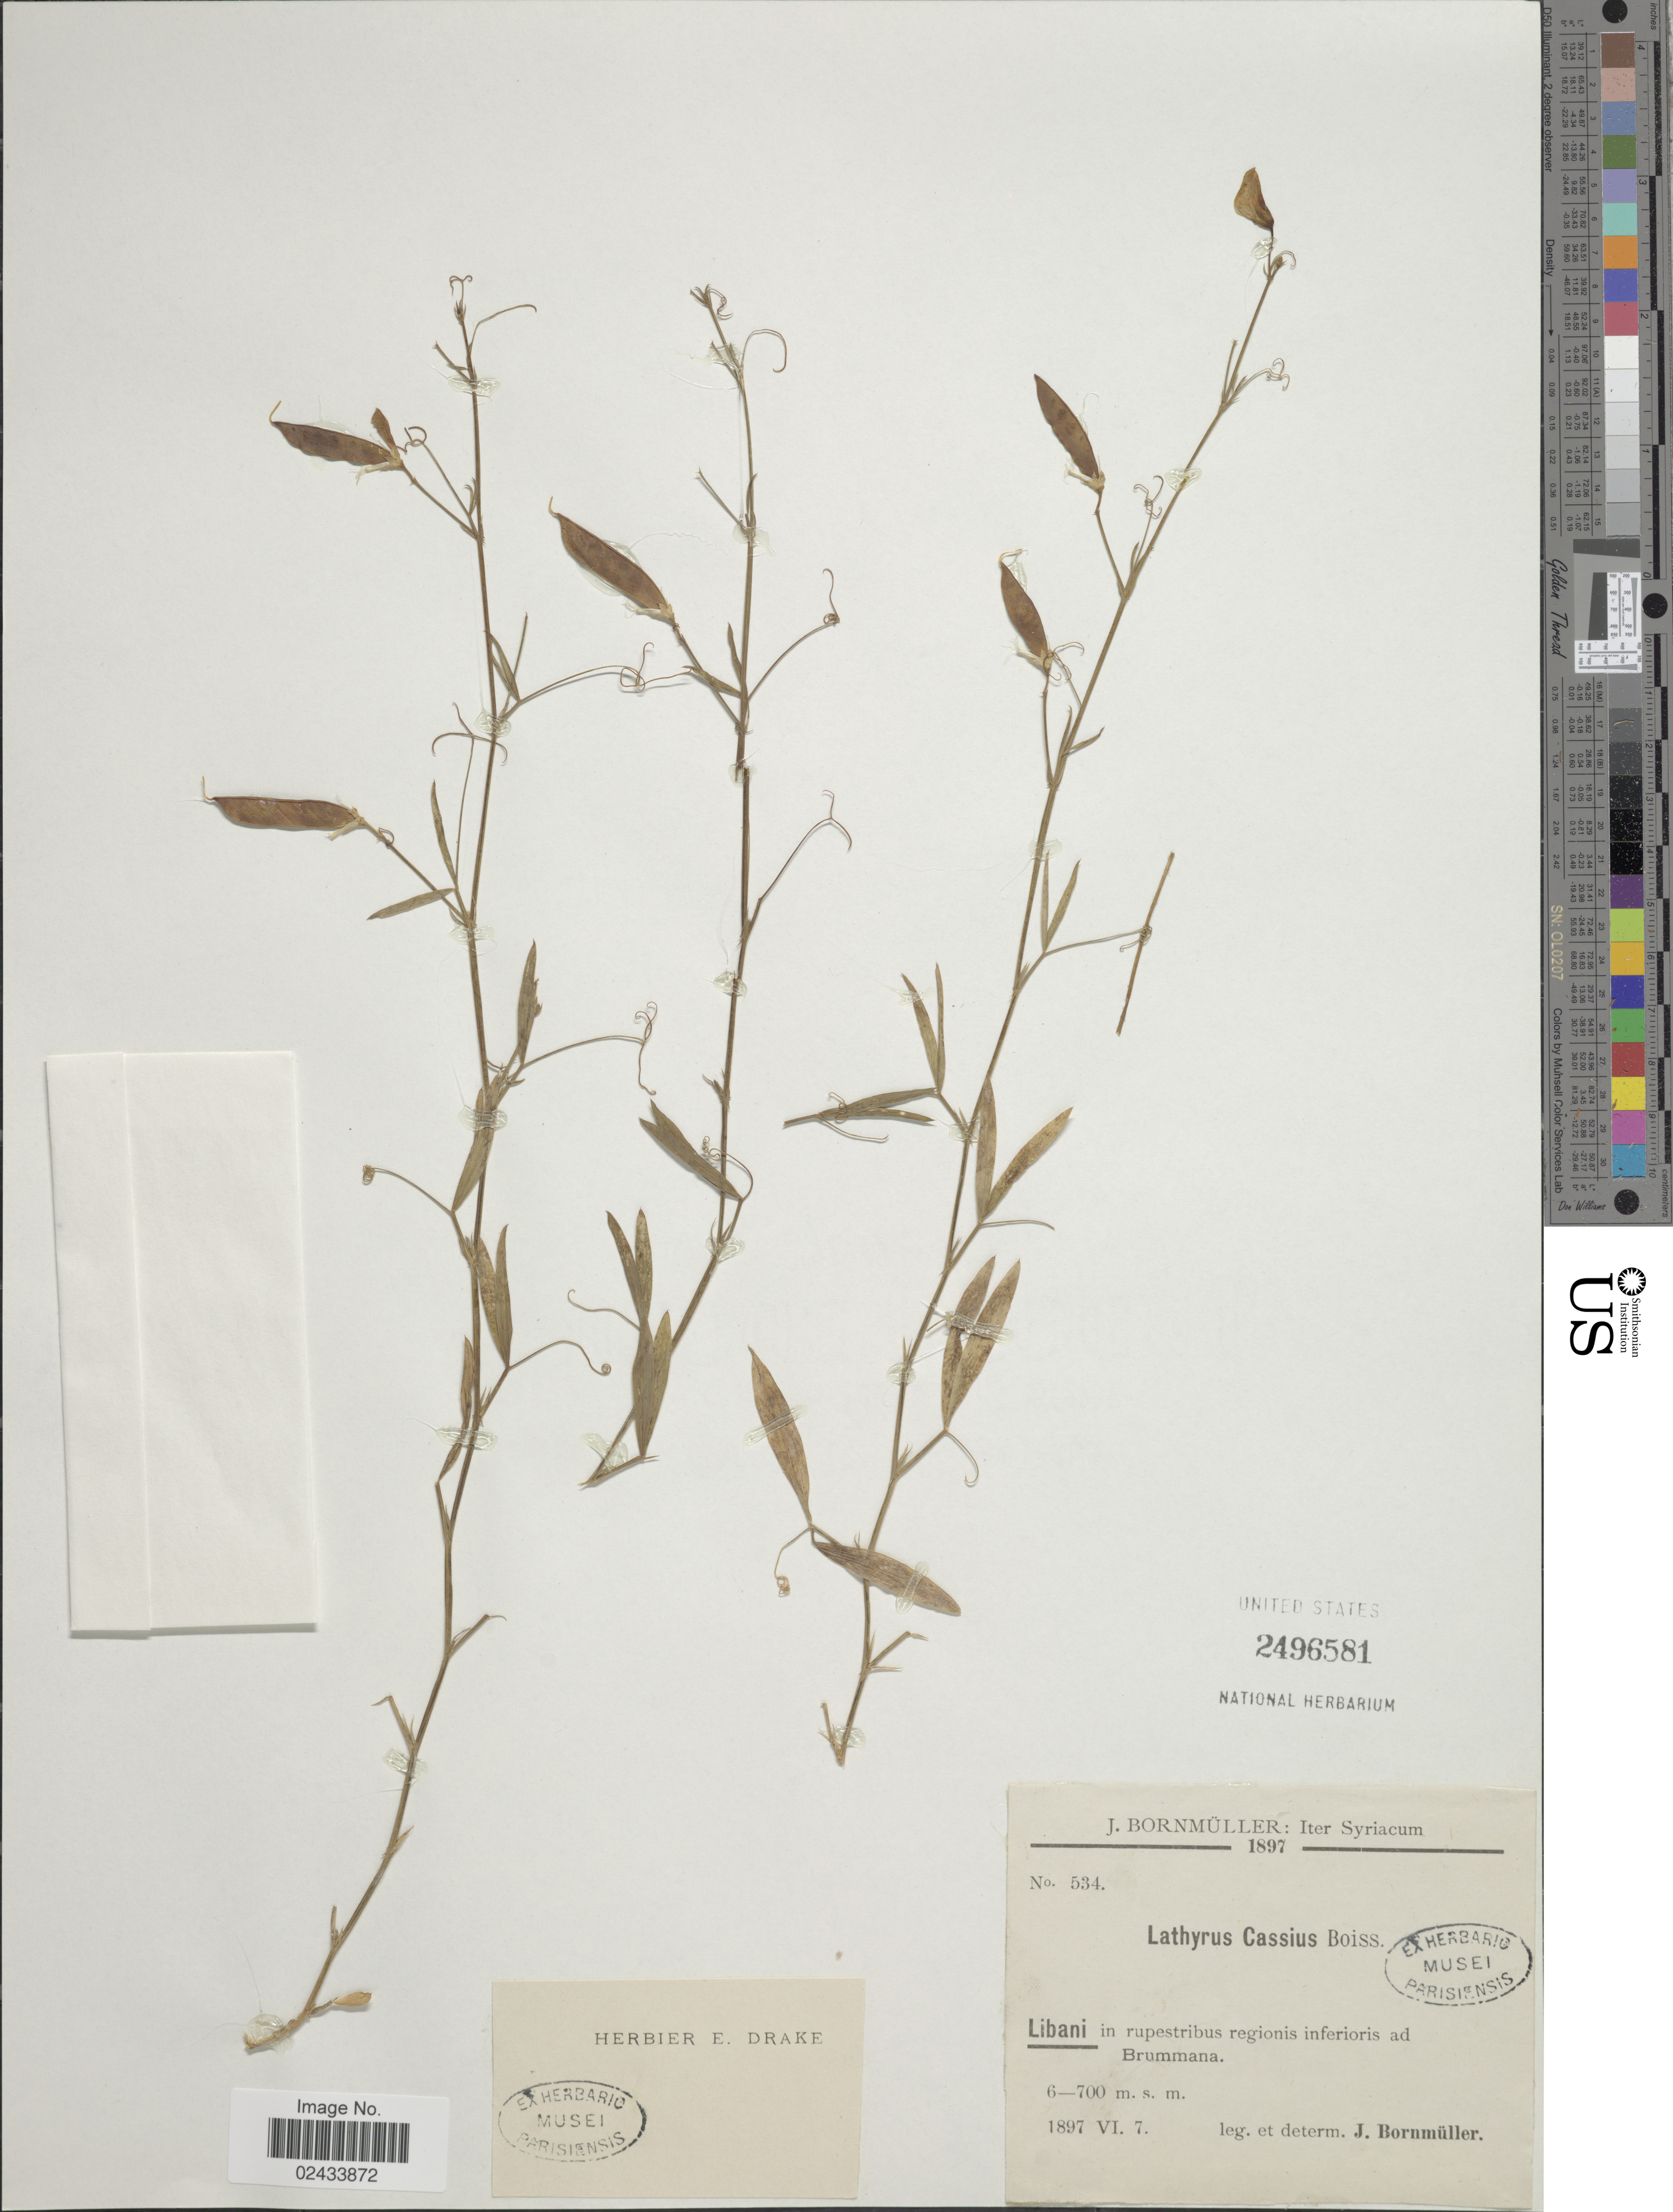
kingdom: Plantae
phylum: Tracheophyta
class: Magnoliopsida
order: Fabales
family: Fabaceae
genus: Lathyrus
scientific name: Lathyrus cassius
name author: Boiss.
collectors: J. Bornmüller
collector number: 534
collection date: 1897-06-07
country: Syria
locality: Libani in rupestribus regionis inferioris ad Brummana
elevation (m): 600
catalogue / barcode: US 2496581